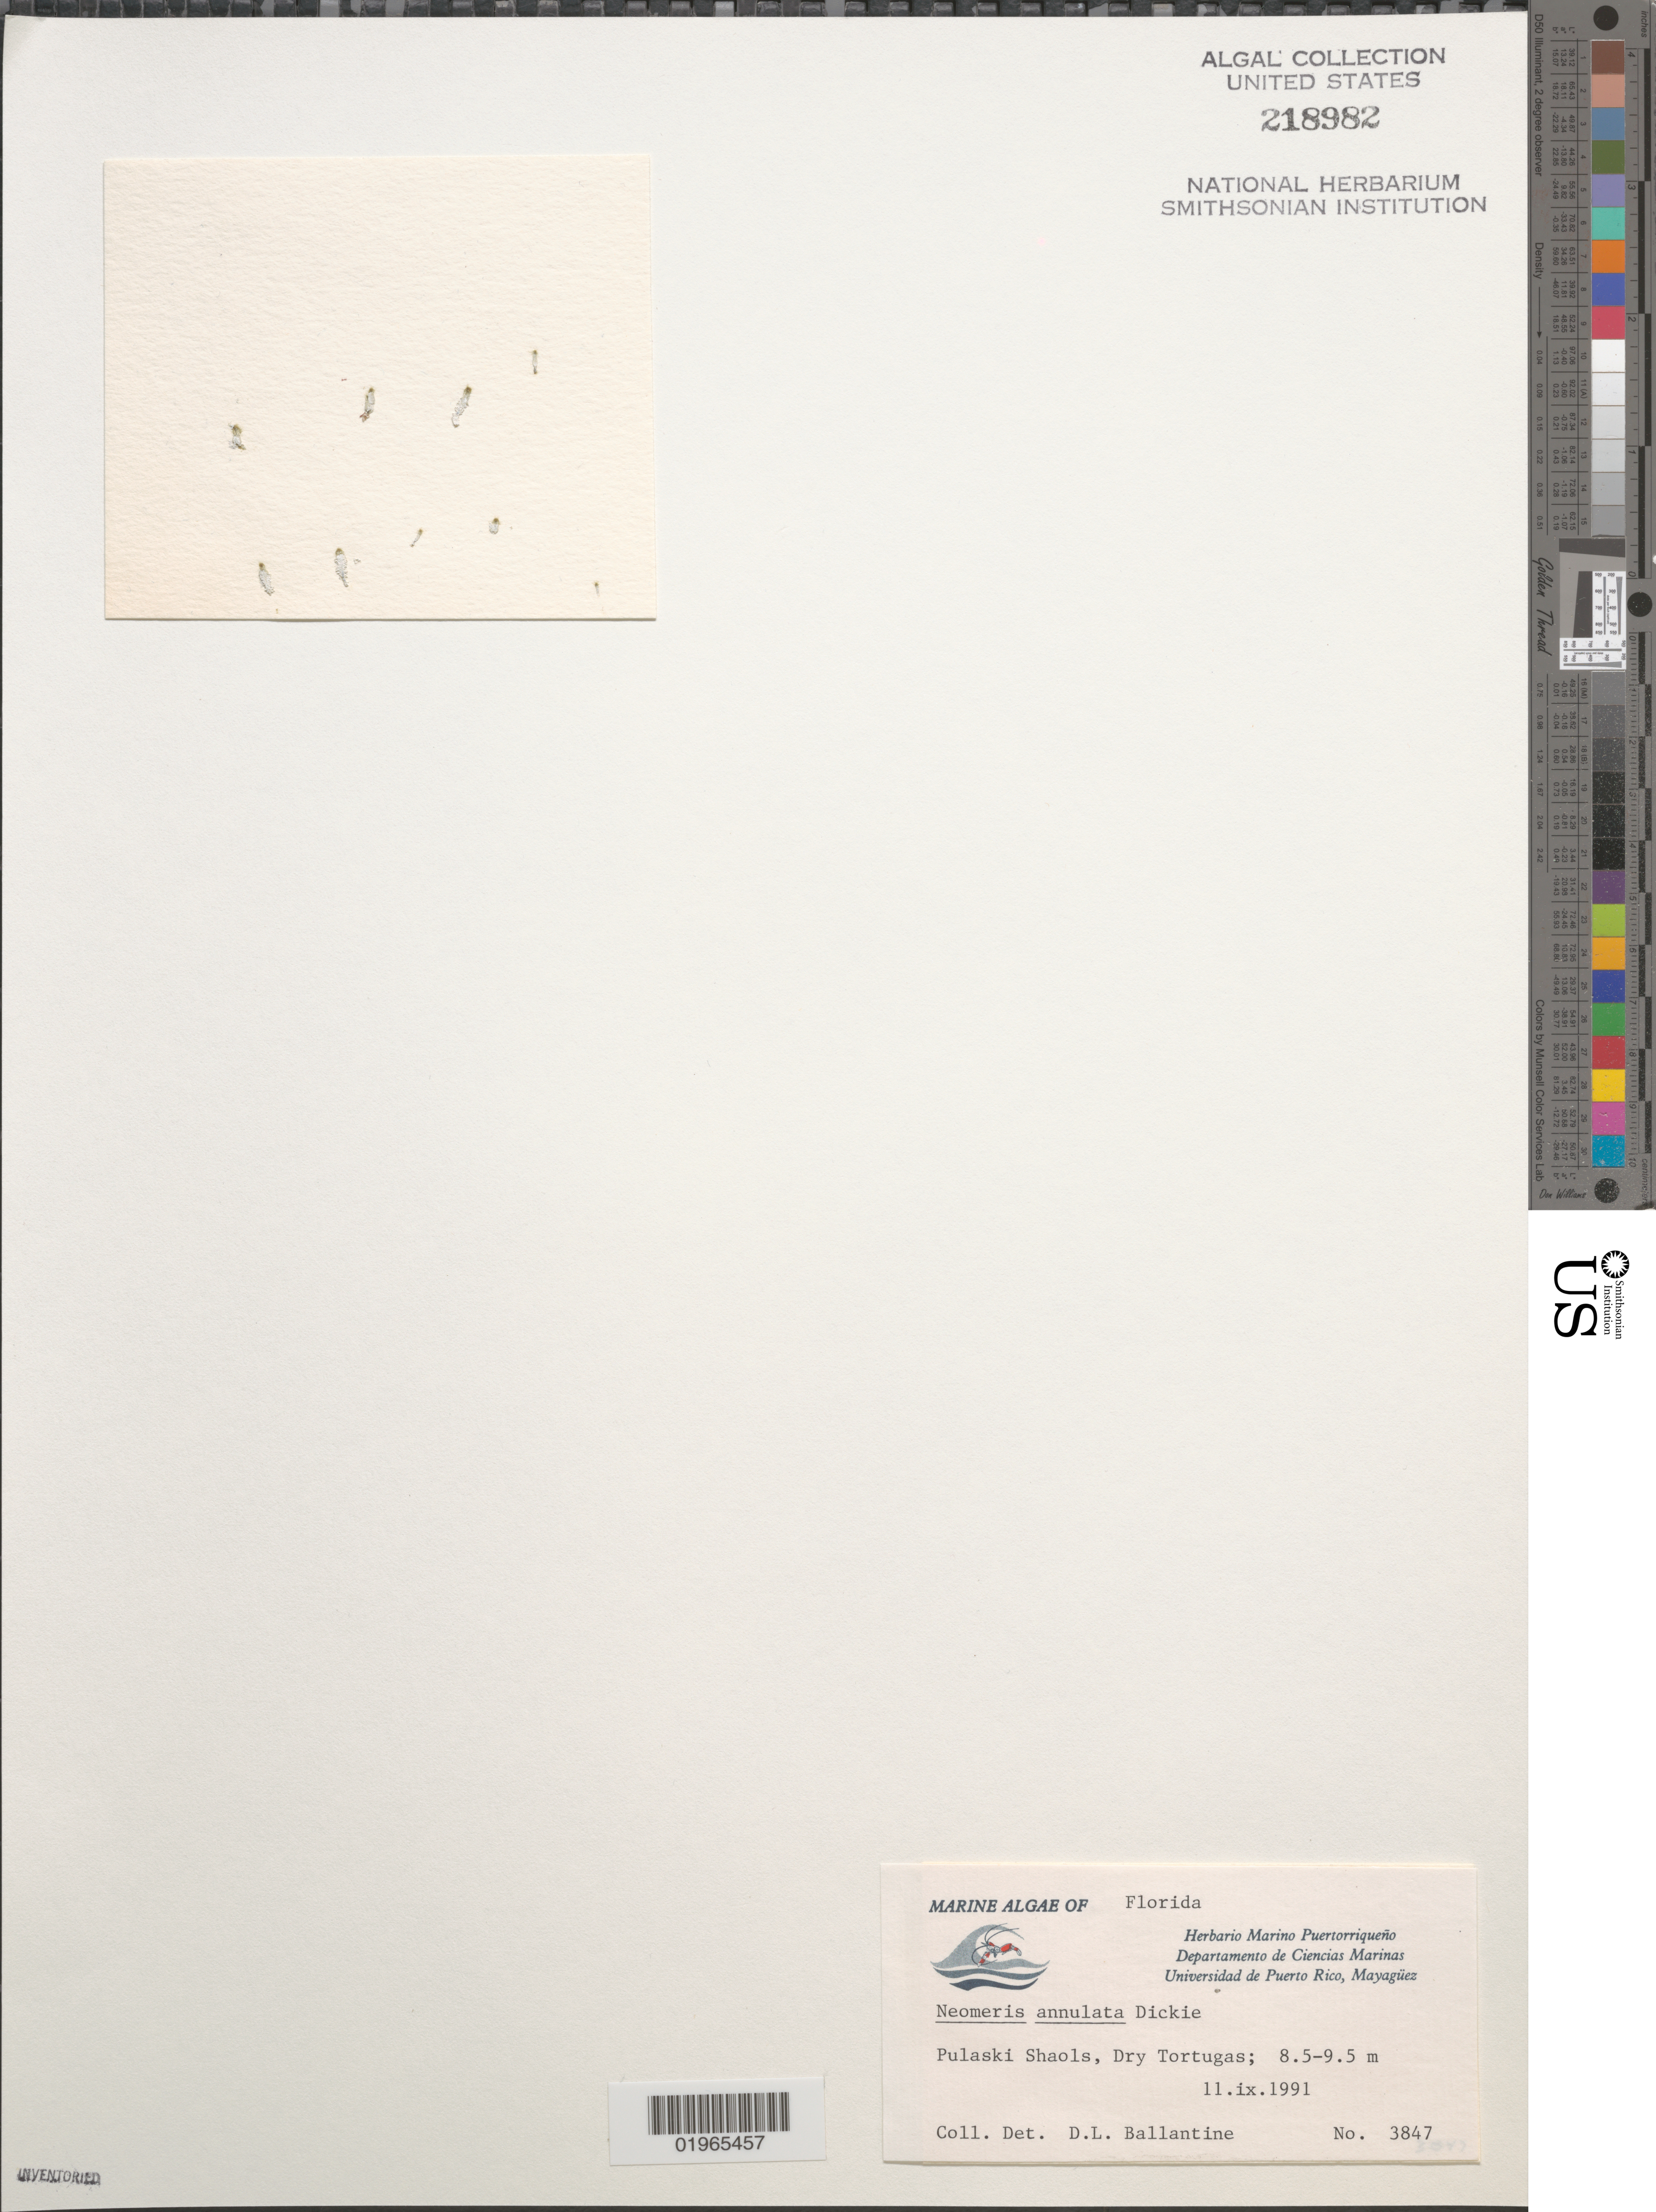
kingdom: Plantae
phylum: Chlorophyta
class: Ulvophyceae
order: Dasycladales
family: Dasycladaceae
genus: Neomeris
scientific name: Neomeris annulata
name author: Dickie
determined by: Ballantine, D. L.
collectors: D.L. Ballantine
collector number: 3847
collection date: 1991-09-11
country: United States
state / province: Florida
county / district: Monroe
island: Dry Tortugas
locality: Pulaki Shoals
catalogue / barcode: US 218982